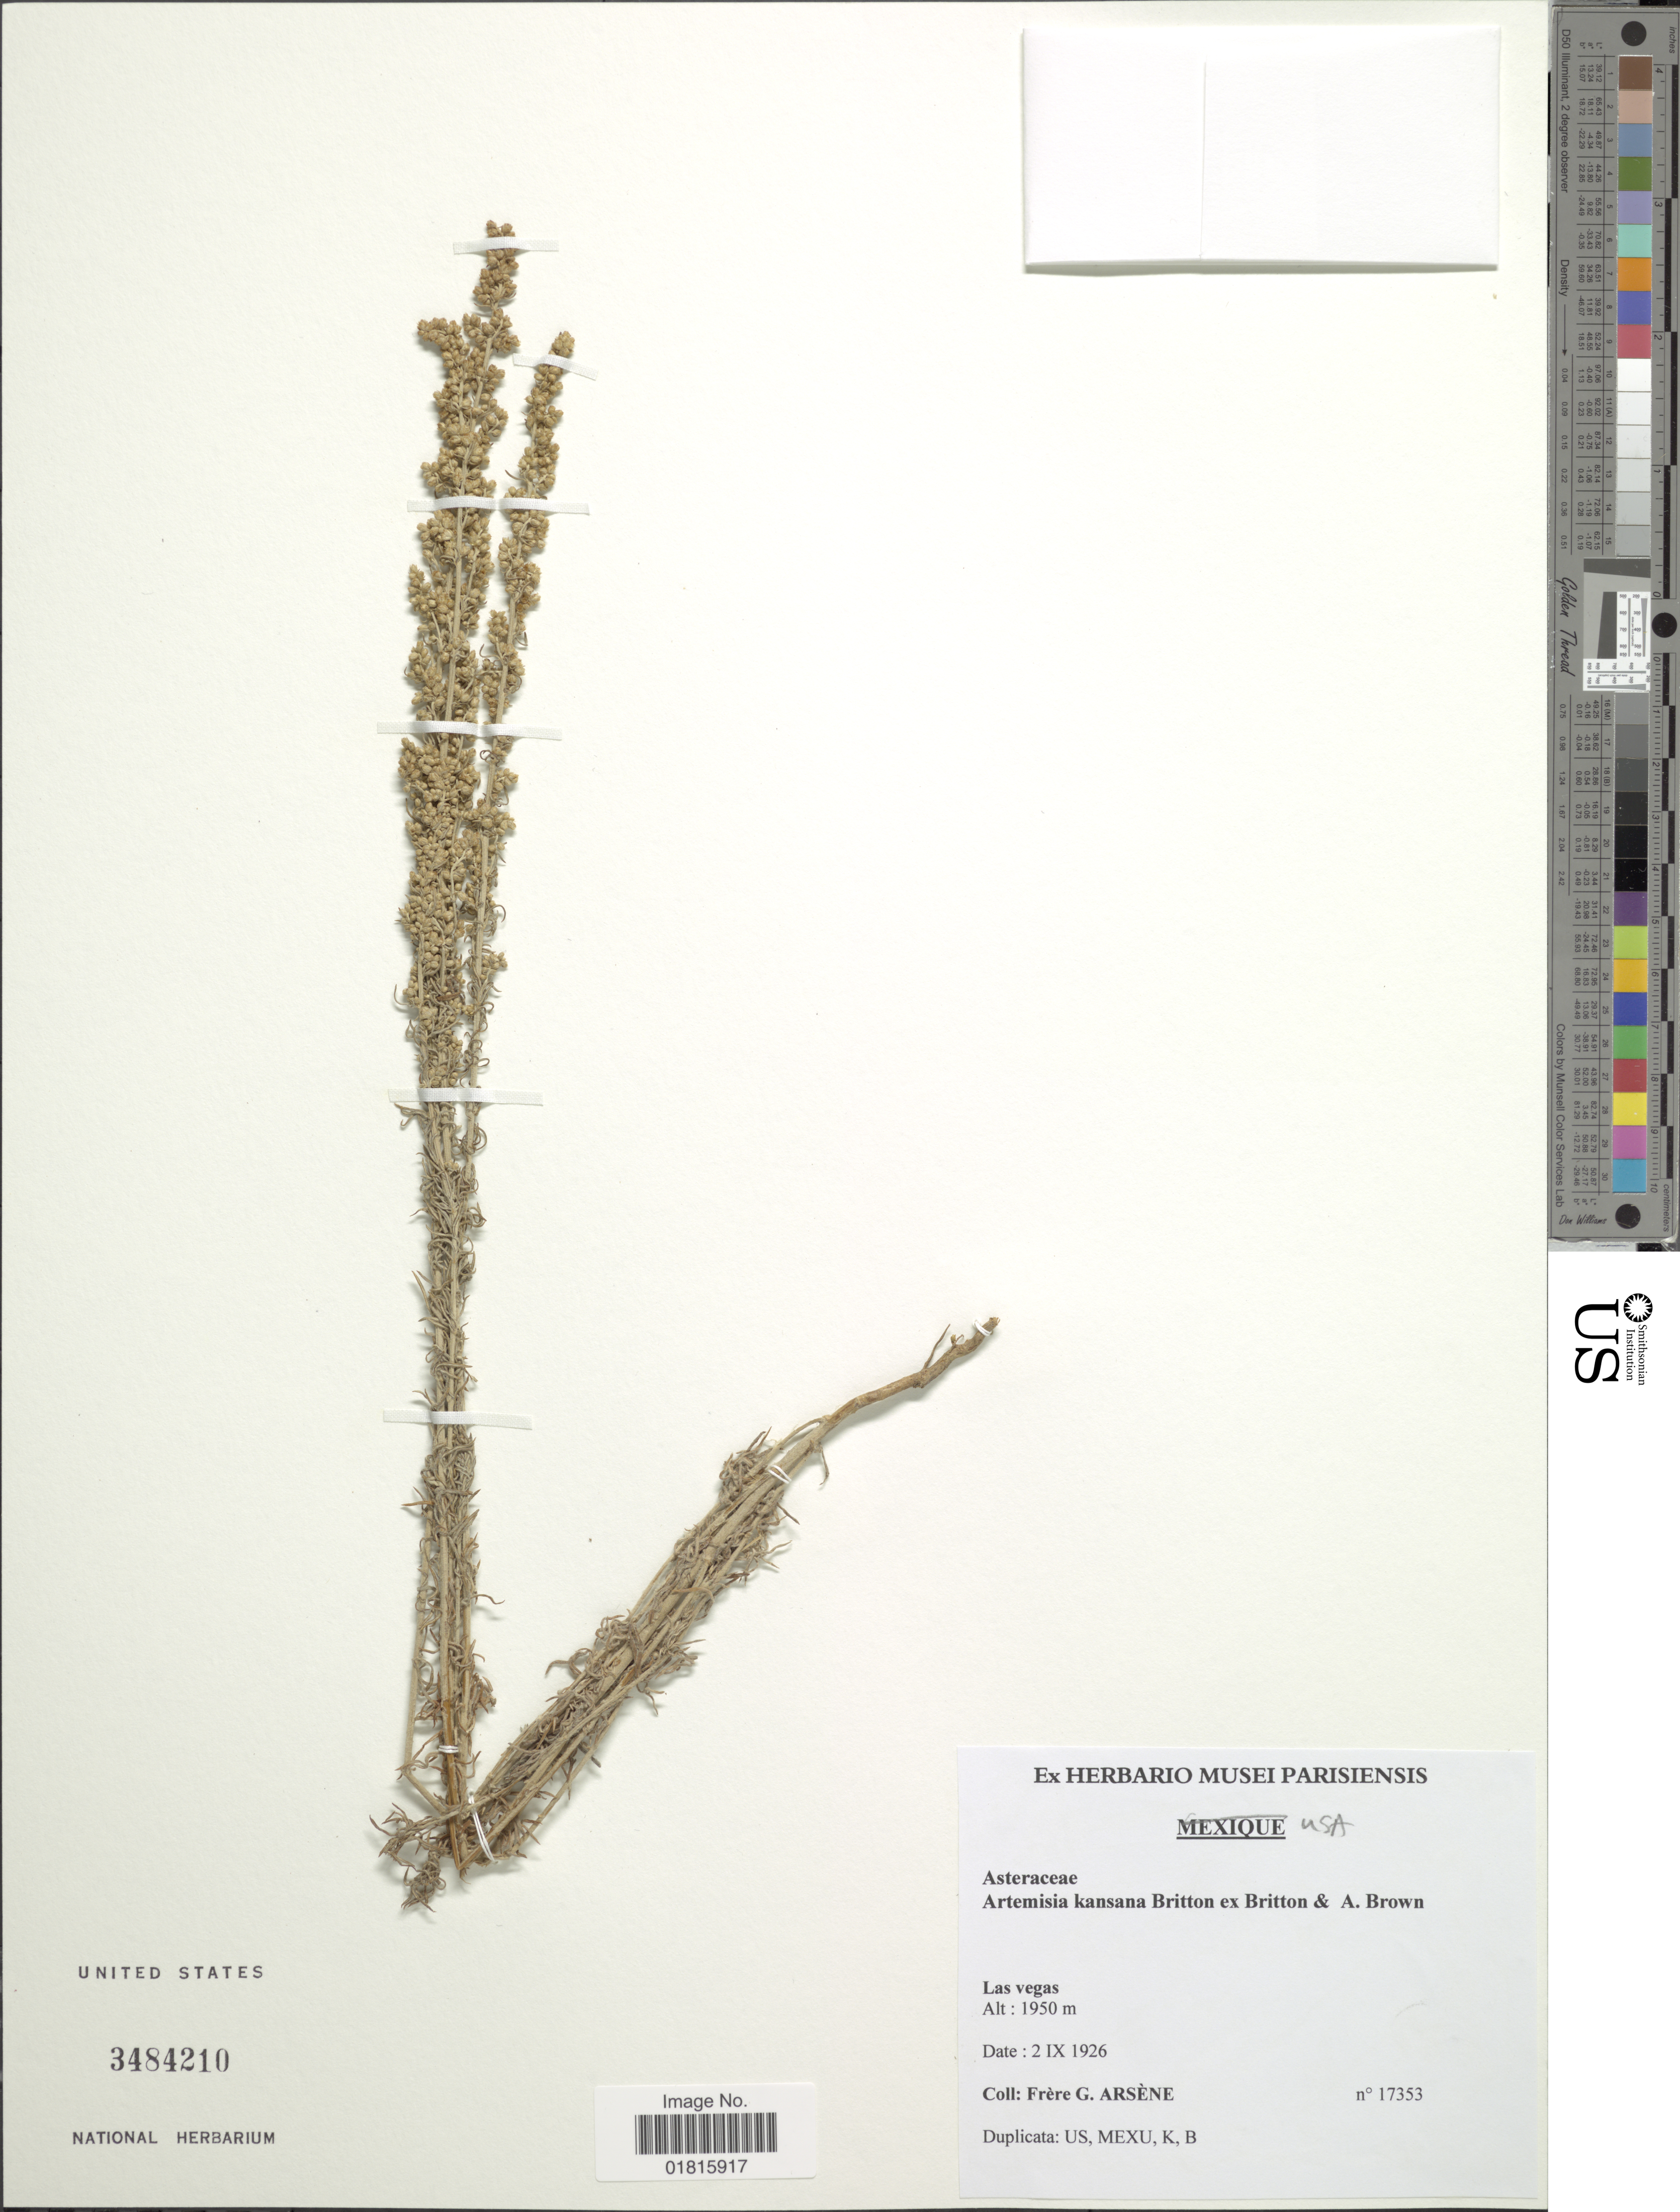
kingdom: Plantae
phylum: Tracheophyta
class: Magnoliopsida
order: Asterales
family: Asteraceae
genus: Artemisia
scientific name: Artemisia kansana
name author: Britton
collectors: Bro. G. Arsène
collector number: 17353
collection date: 1926-09-02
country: United States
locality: Las Vegas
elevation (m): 1950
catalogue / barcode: US 3484210